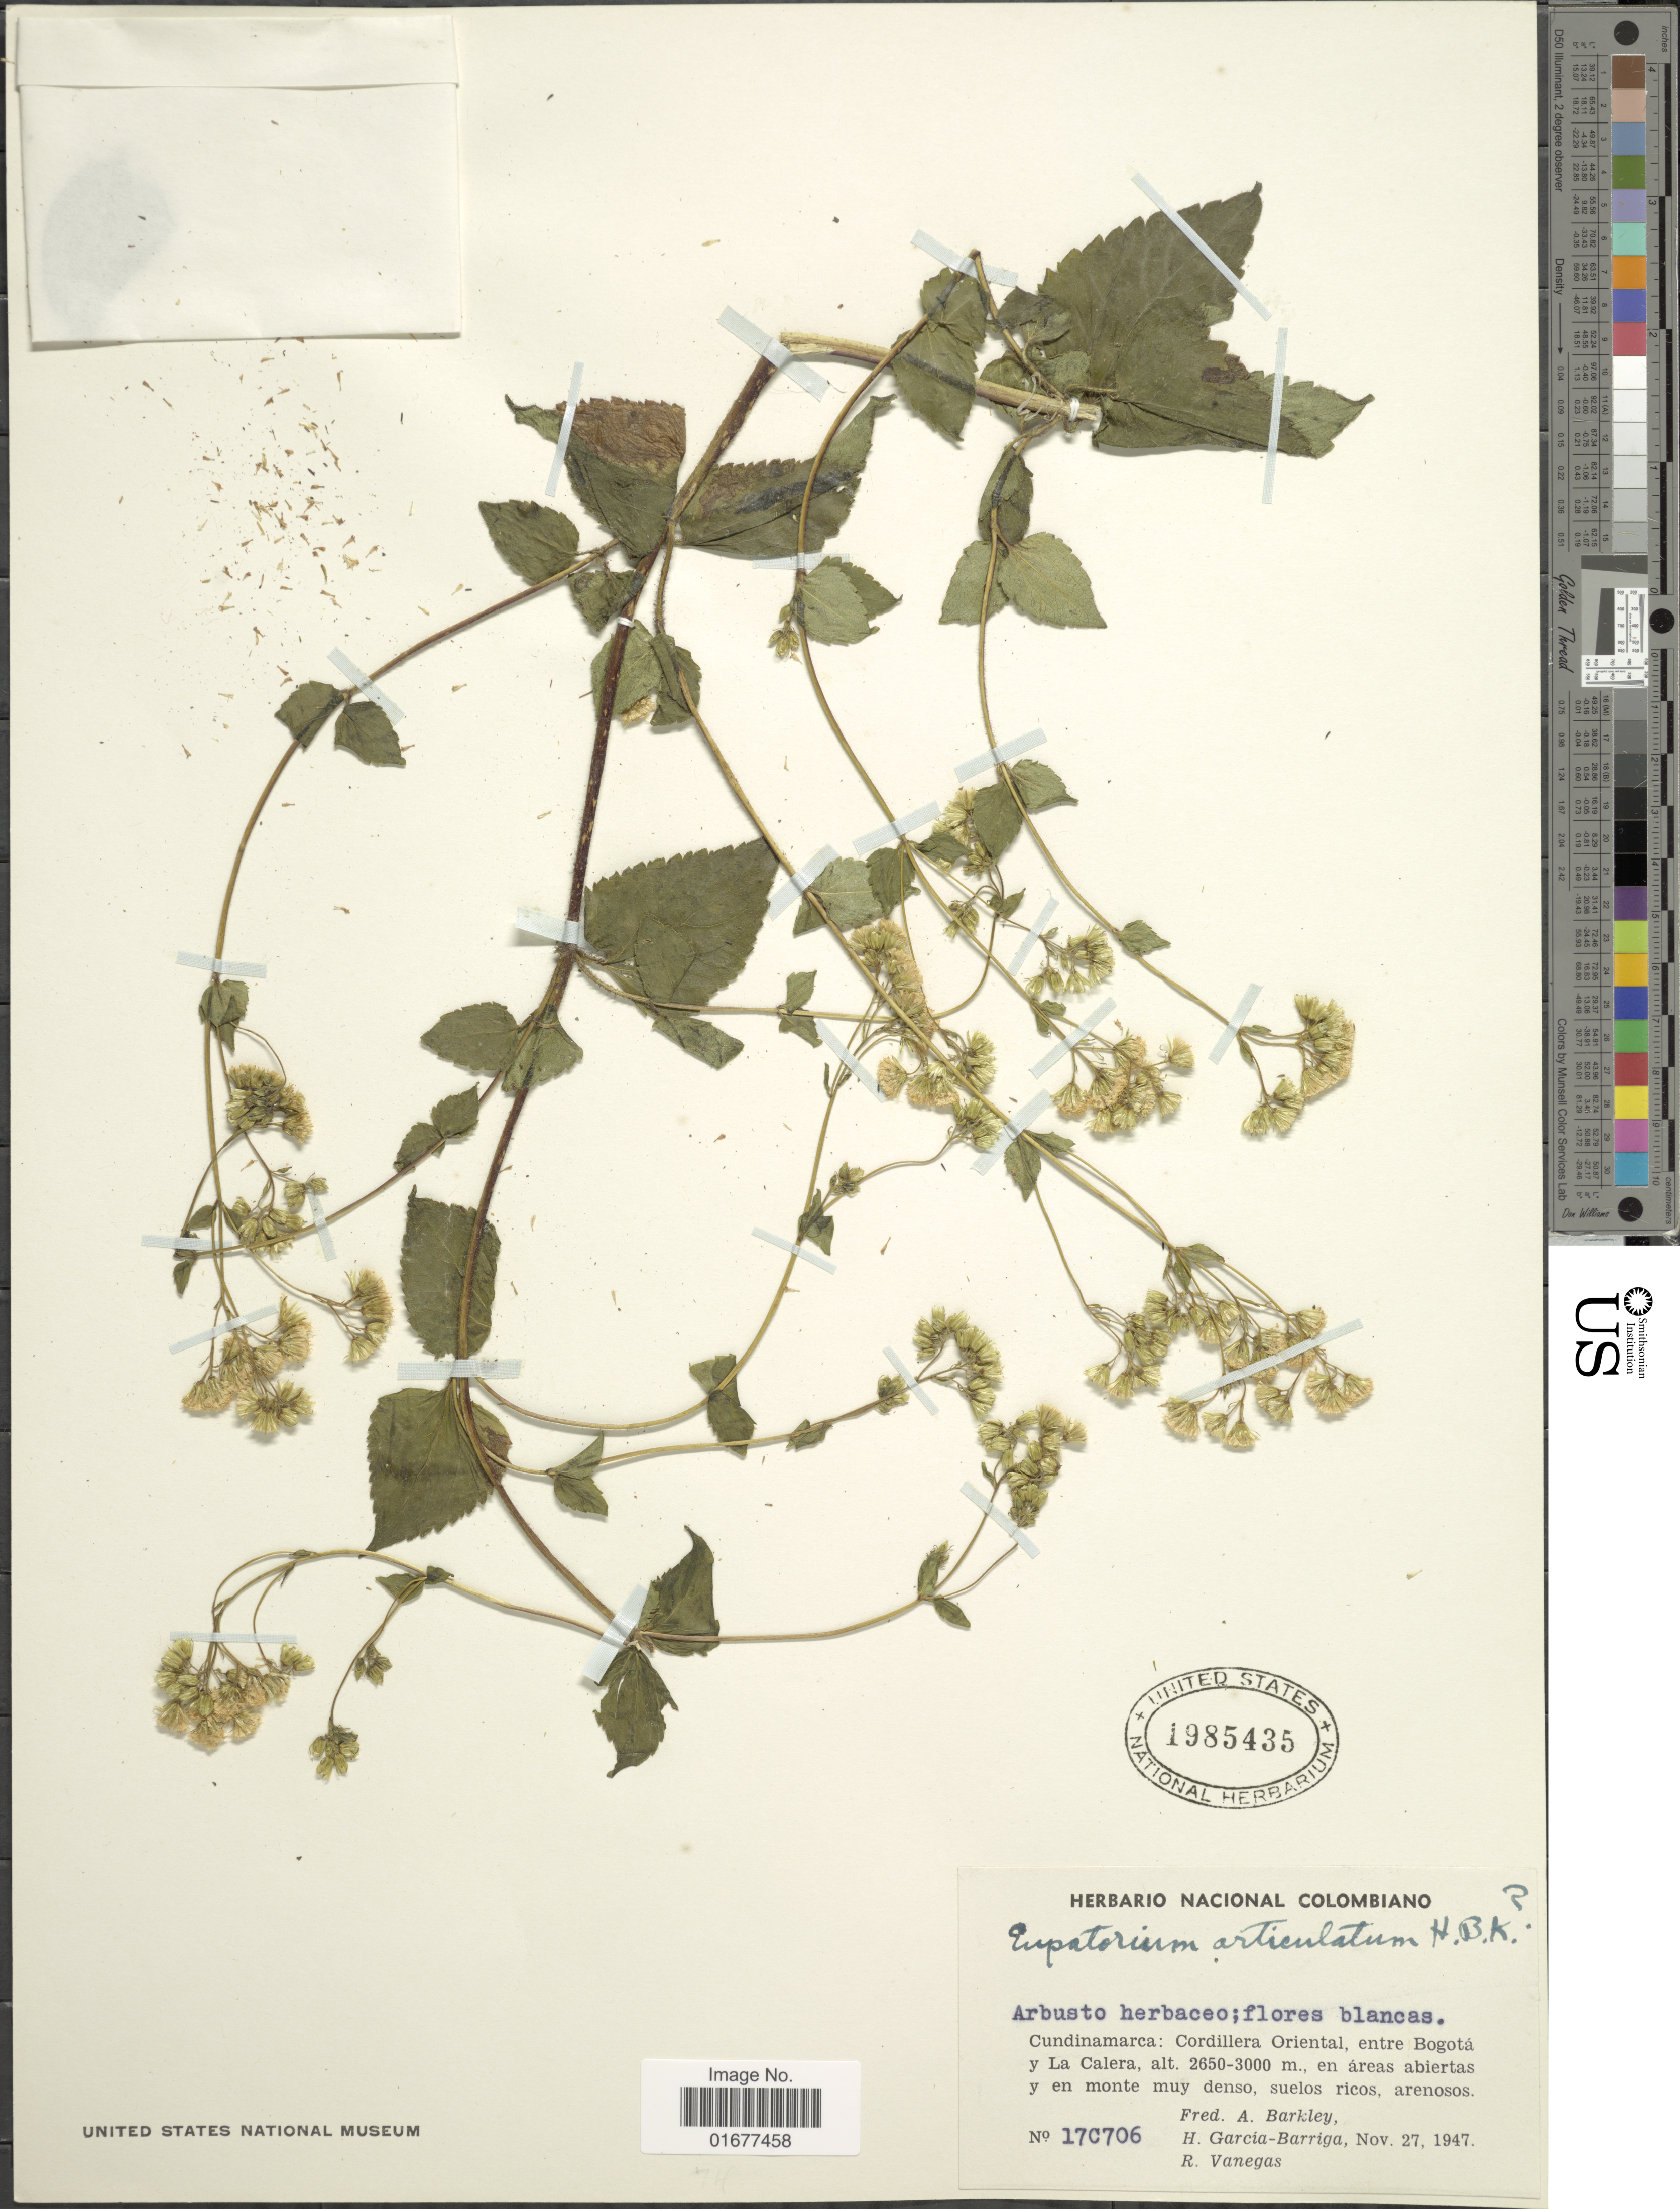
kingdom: Plantae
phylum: Tracheophyta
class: Magnoliopsida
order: Asterales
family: Asteraceae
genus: Ageratina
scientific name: Ageratina pichinchensis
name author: (Kunth) R.M. King & H. Rob.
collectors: F. A. Barkley, H. García Barriga & R. Vanegas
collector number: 17c706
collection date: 1947-11-27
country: Colombia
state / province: Cundinamarca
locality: Cordillera Oriental, entre Bogota y La Calera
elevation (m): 2650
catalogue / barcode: US 1985435